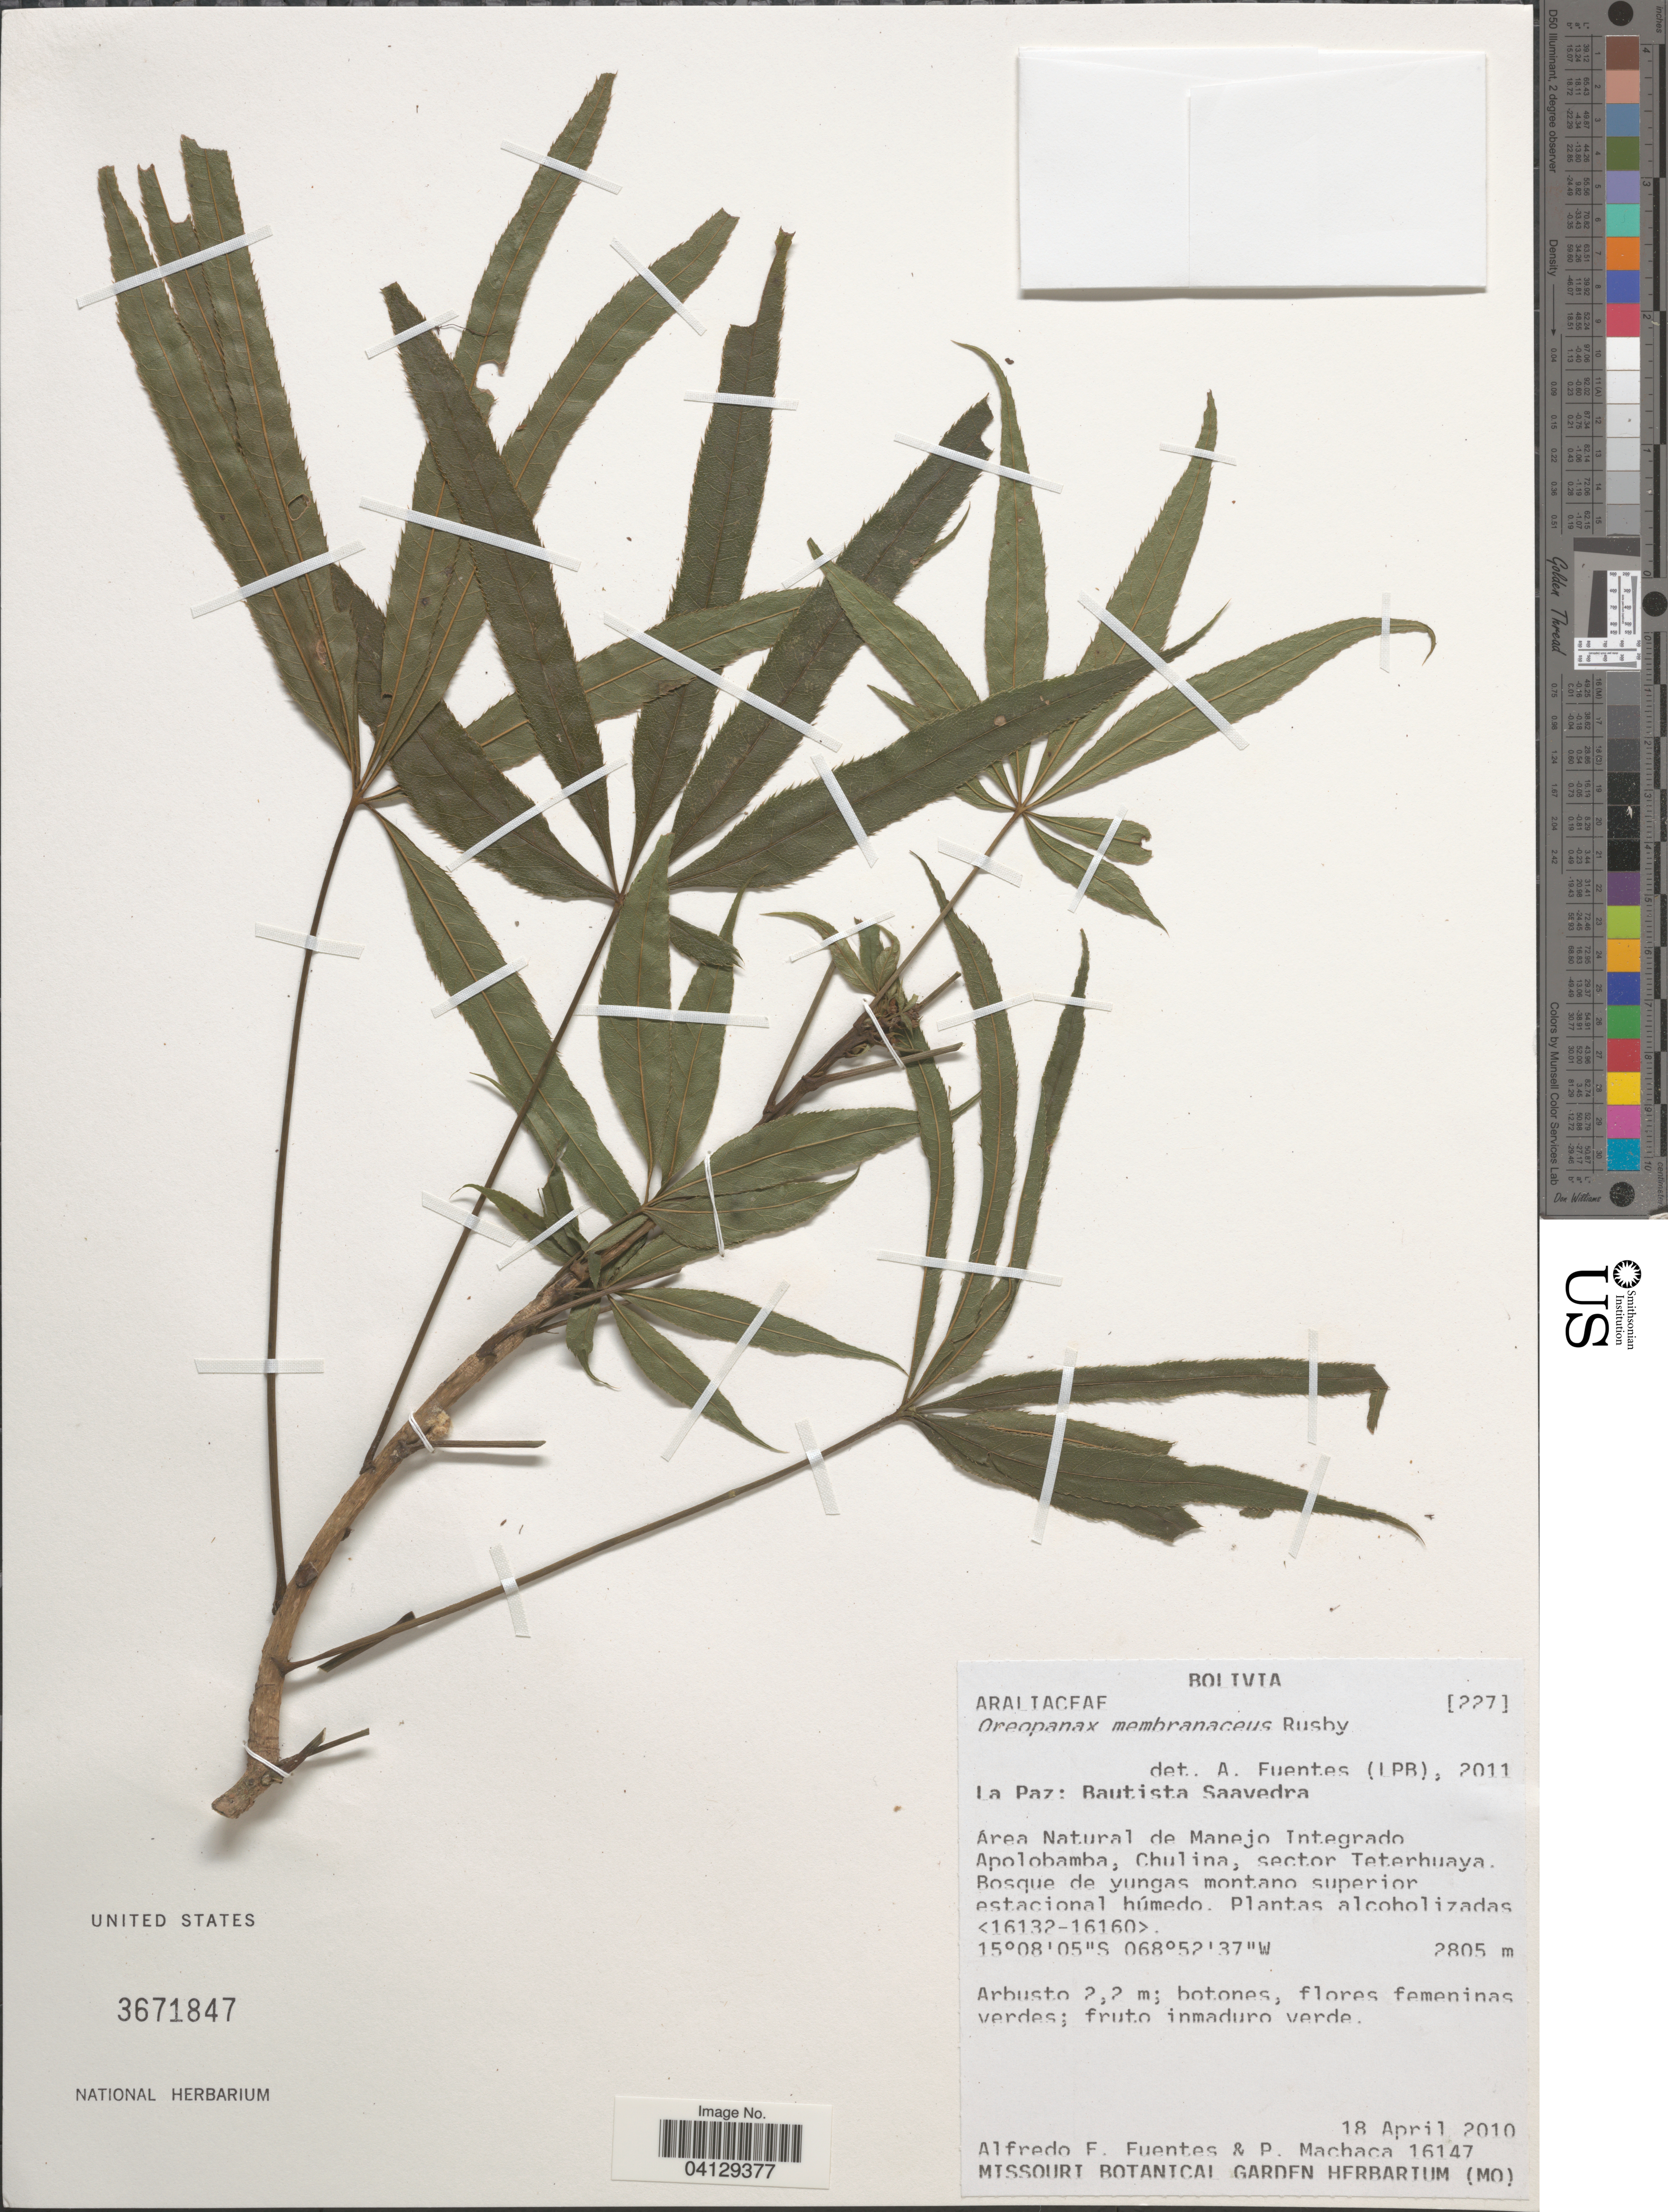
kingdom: Plantae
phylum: Tracheophyta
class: Magnoliopsida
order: Apiales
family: Araliaceae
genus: Oreopanax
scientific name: Oreopanax membranaceus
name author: Rusby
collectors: A. F. Fuentes & P. Machaca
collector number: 16147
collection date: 2010-04-18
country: Bolivia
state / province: La Paz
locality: Bautista Saavedra. Área Natural de Manejo Integrado Apolobamba, Chulina, sector Teterhuaya.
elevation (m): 2805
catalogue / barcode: US 3671847